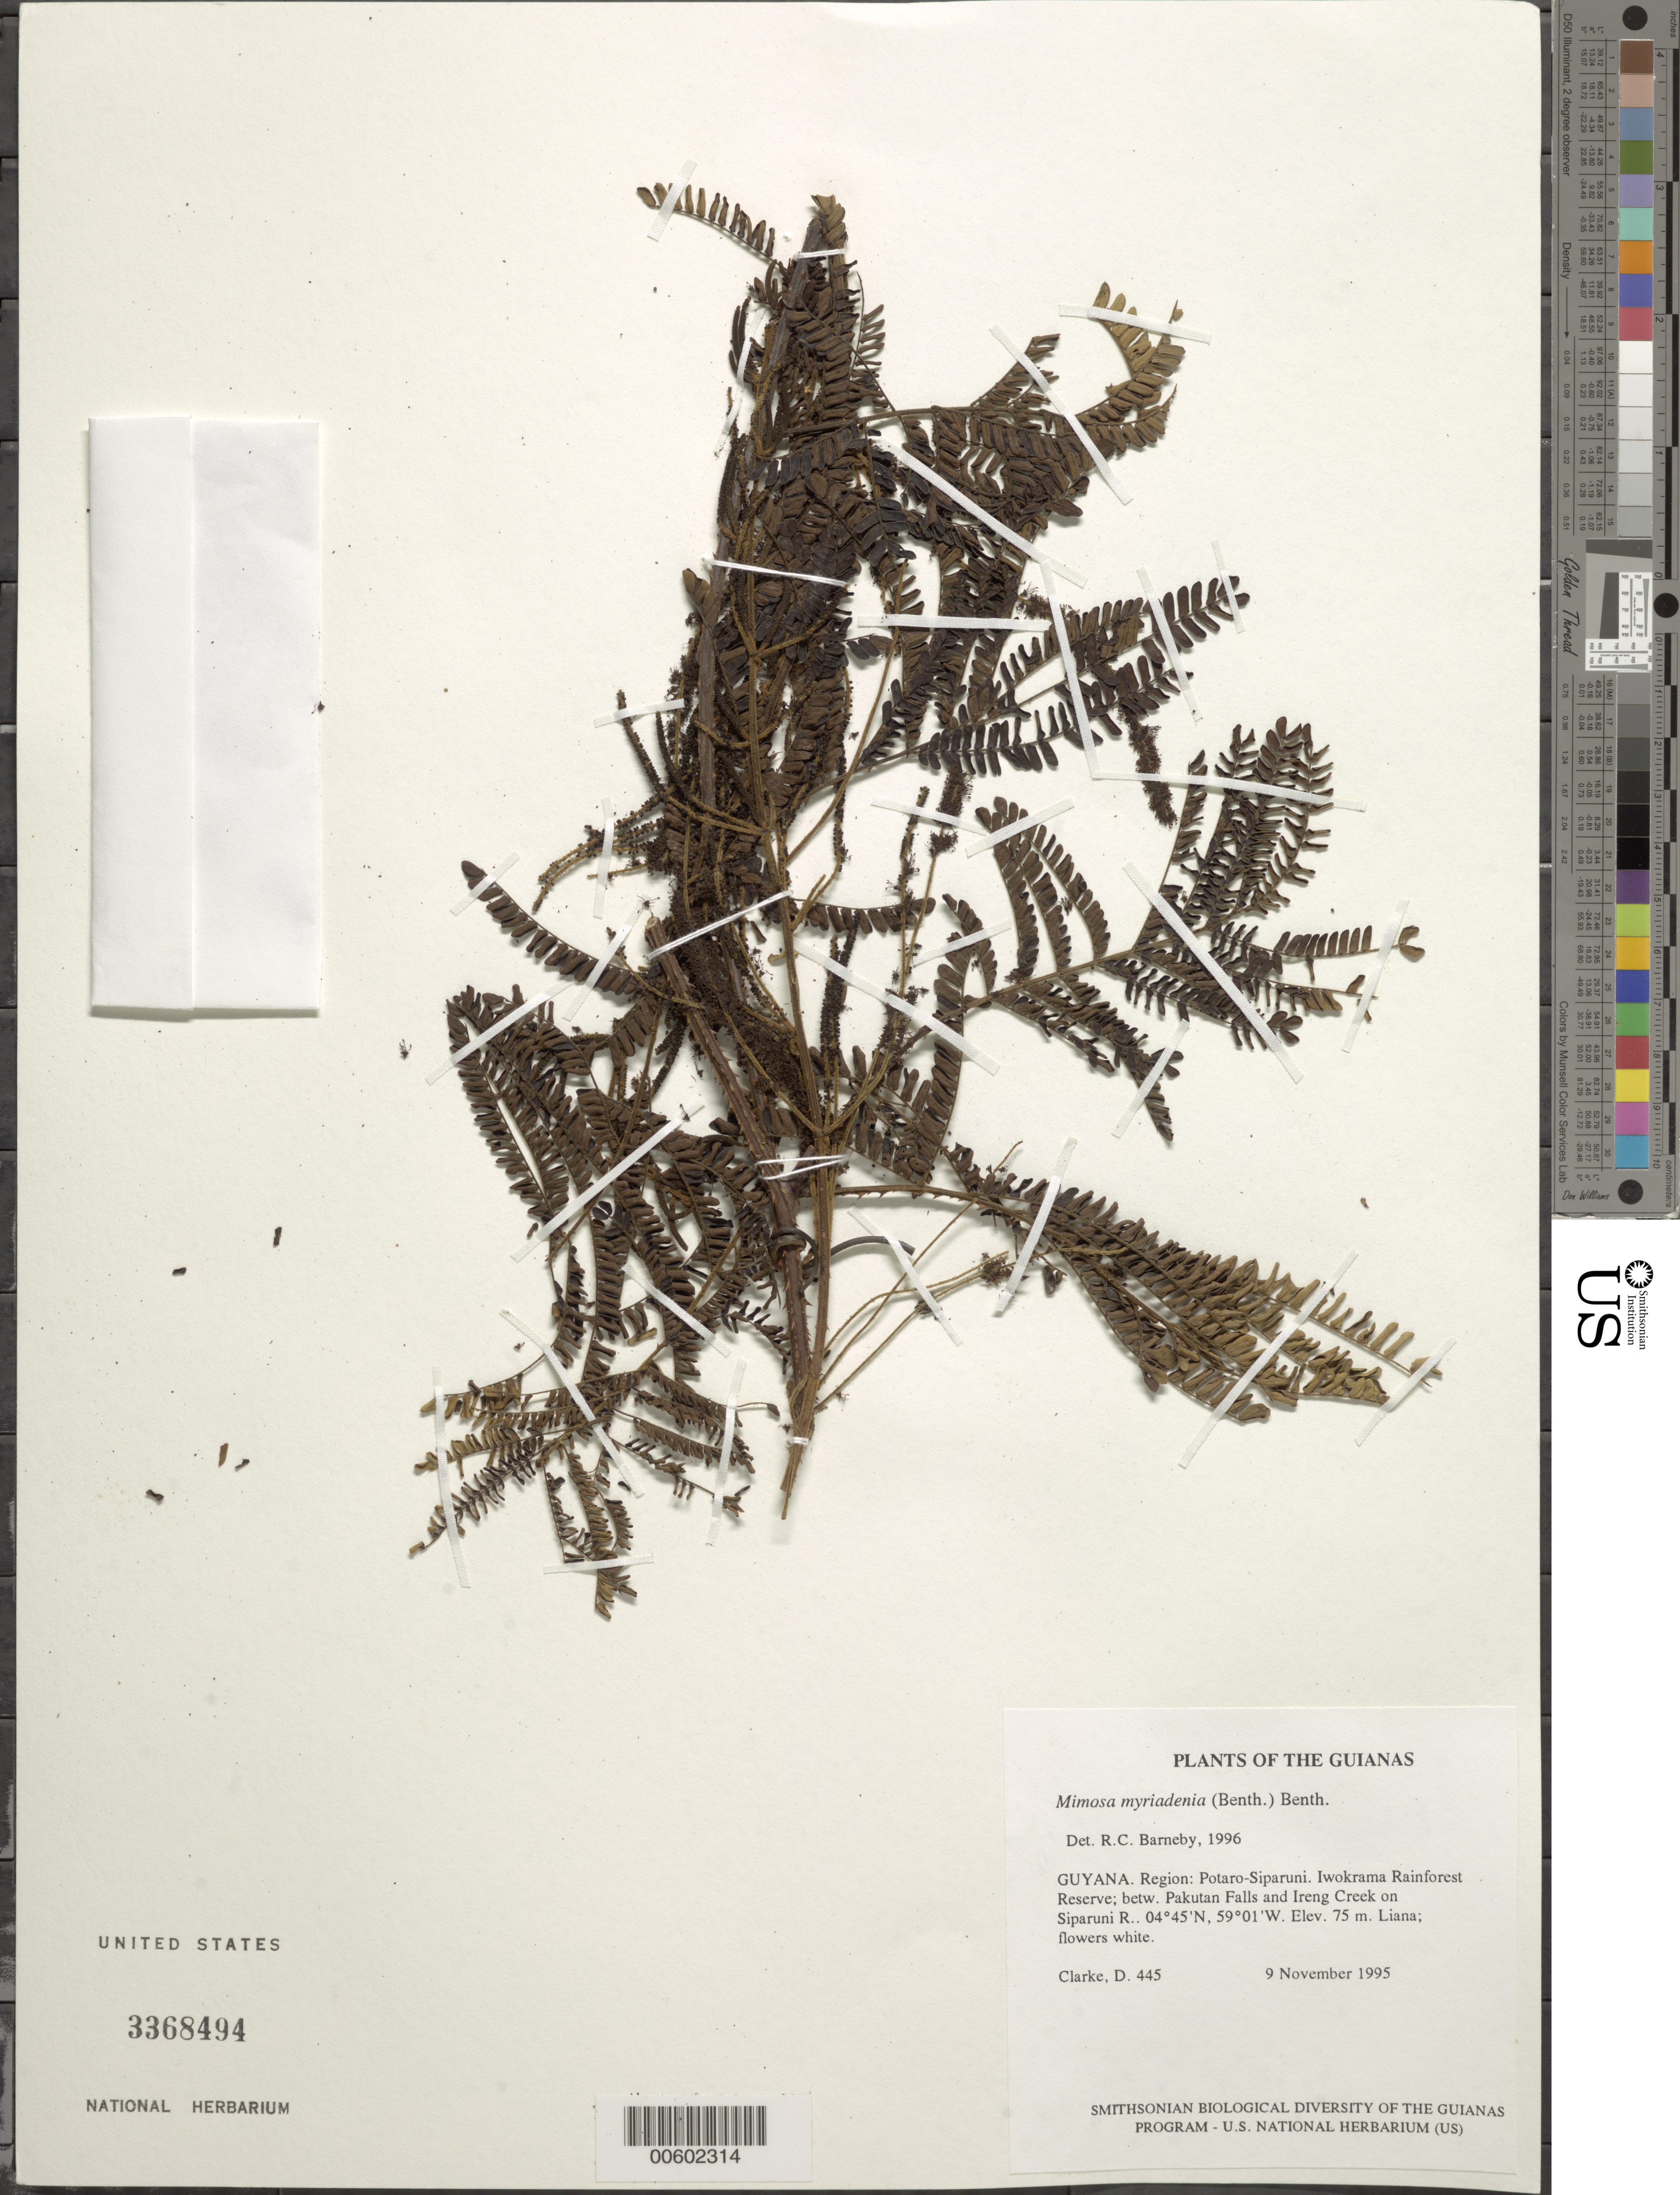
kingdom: Plantae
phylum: Tracheophyta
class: Magnoliopsida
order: Fabales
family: Fabaceae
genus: Mimosa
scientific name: Mimosa myriadenia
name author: Benth.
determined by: Barneby, Rupert C., (NY)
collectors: H. D. Clarke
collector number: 445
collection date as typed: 9 November 1995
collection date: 1995-11-09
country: Guyana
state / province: Potaro-Siparuni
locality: Iwokrama Rainforest Reserve; betw. Pakutau Falls and Ireng Creek on Siparuni R.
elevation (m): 75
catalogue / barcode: US 3368494